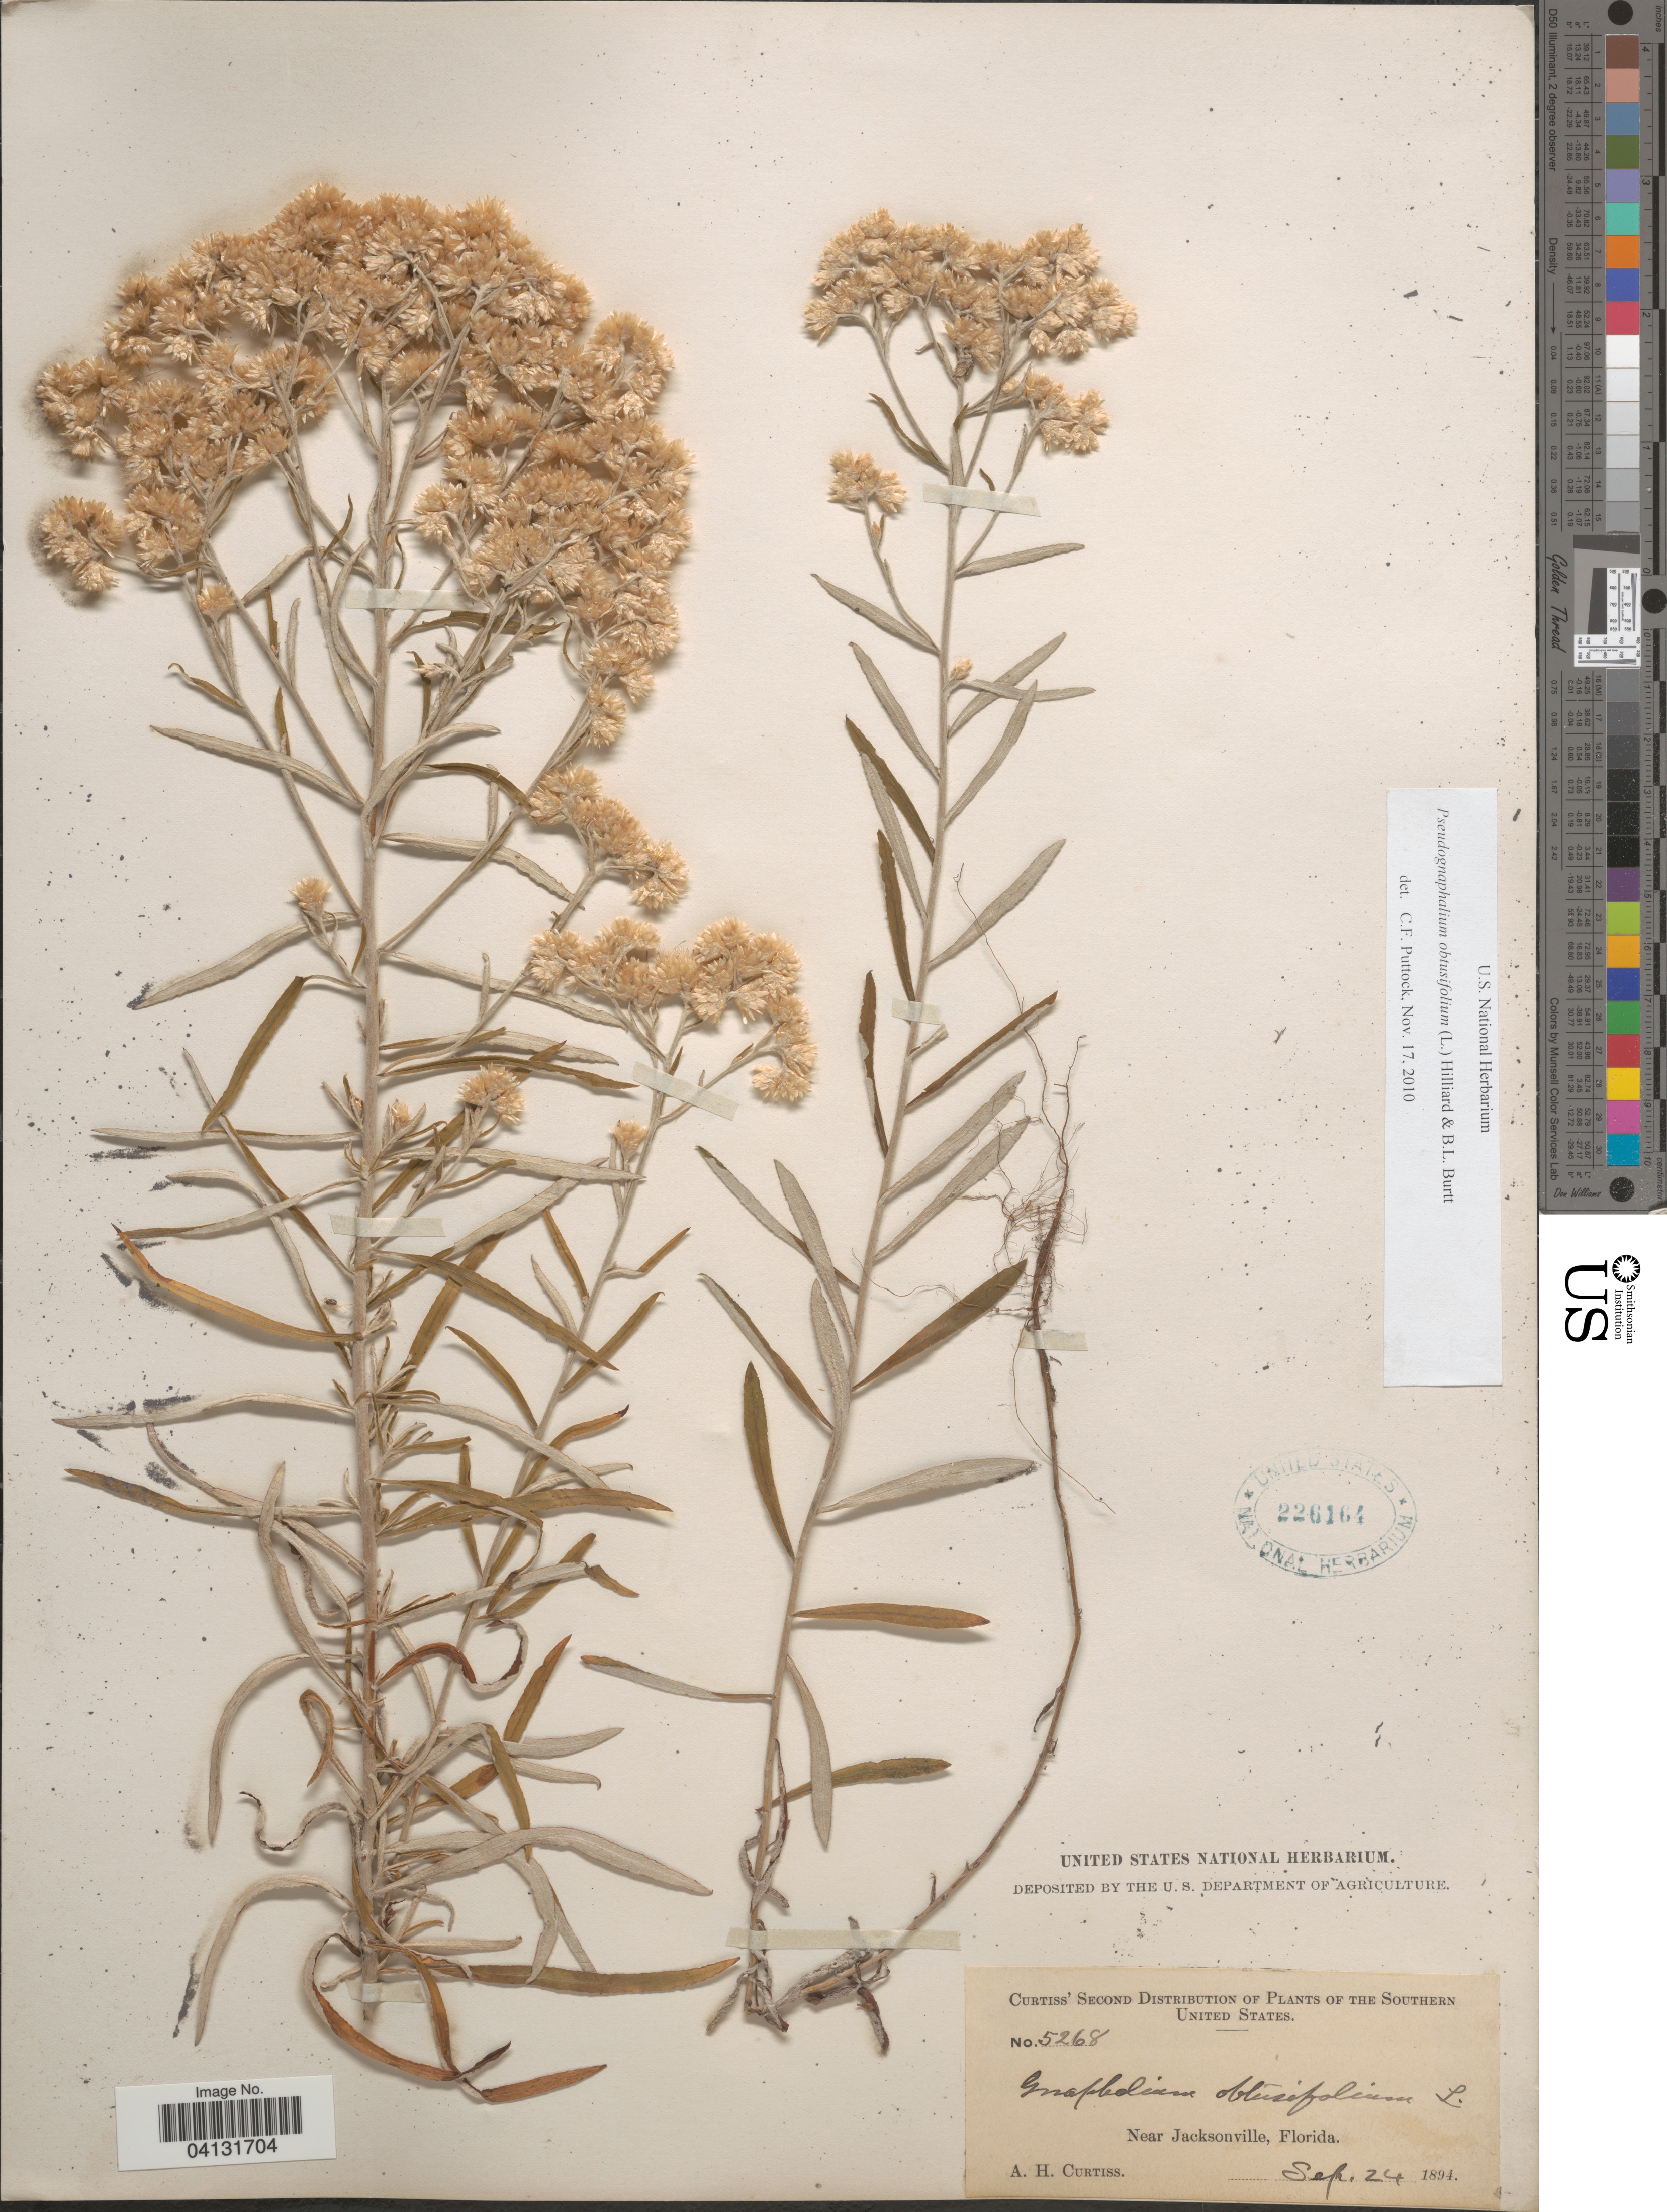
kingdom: Plantae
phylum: Tracheophyta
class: Magnoliopsida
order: Asterales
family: Asteraceae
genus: Pseudognaphalium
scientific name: Pseudognaphalium obtusifolium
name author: (L.) Hilliard & B.L. Burtt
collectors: A. H. Curtiss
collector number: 5268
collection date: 1894-09-24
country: United States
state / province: Florida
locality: The Southern United States. Near Jacksonville.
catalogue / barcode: US 226164